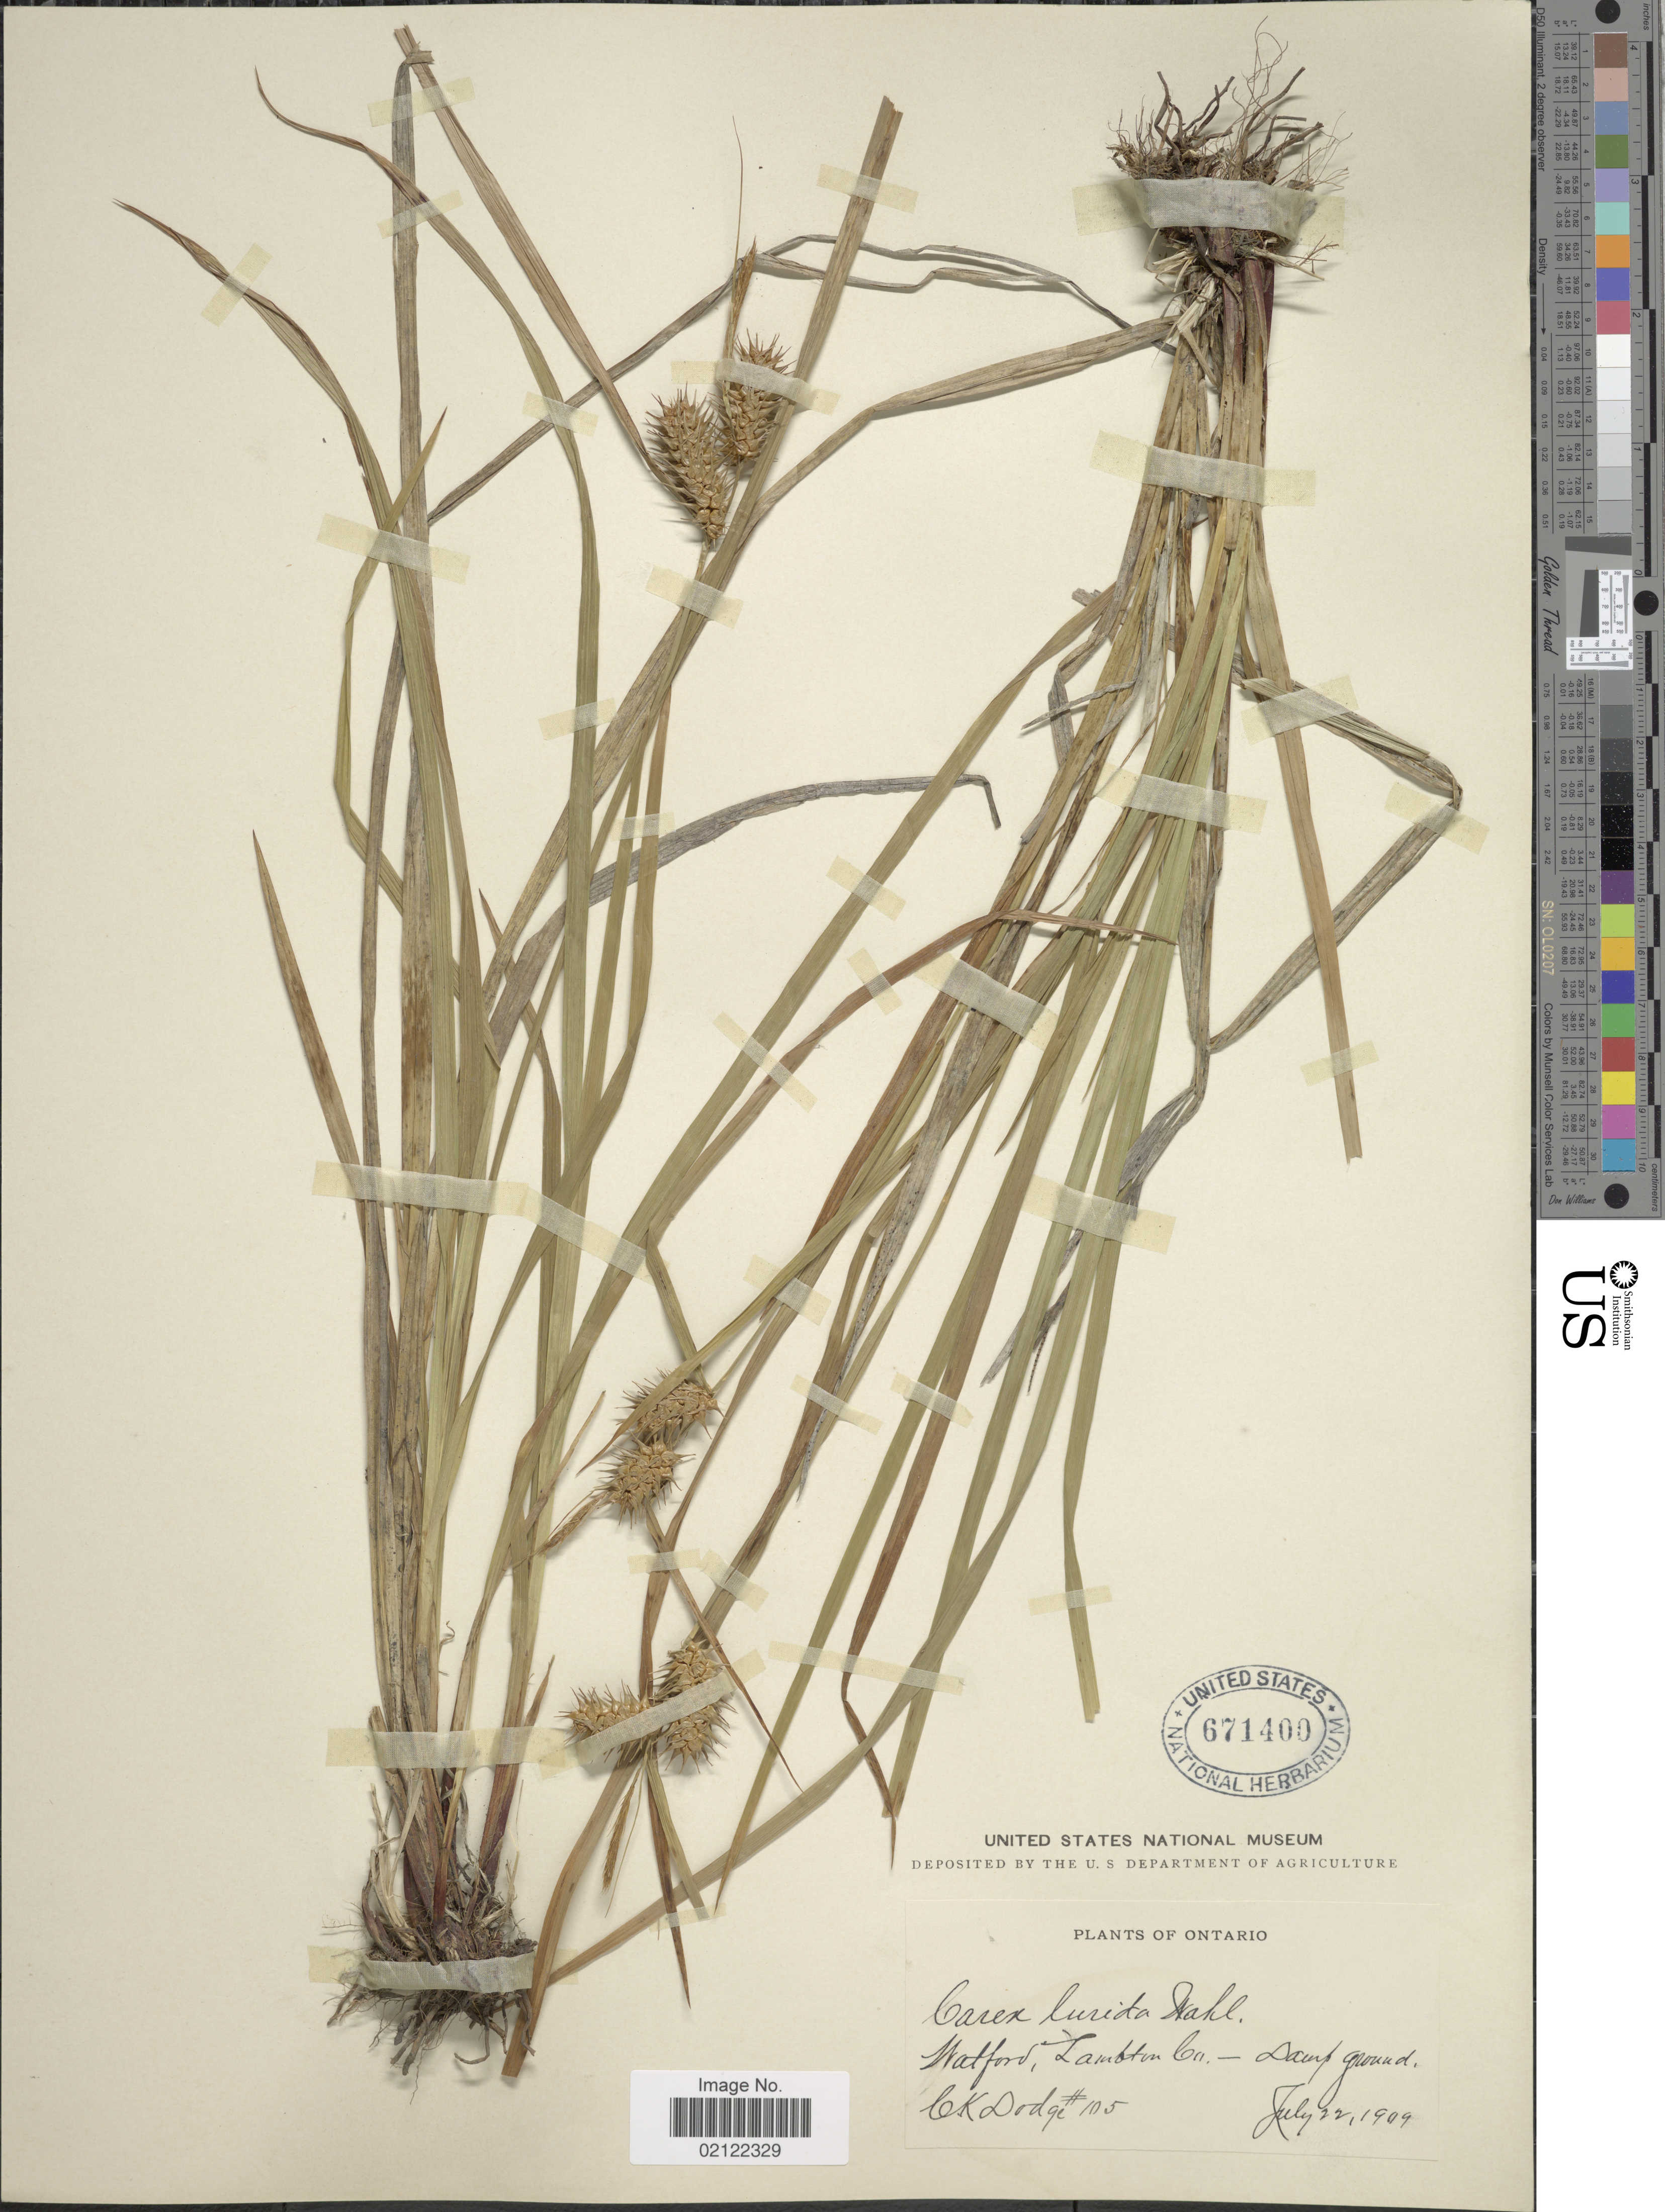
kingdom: Plantae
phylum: Tracheophyta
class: Liliopsida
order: Poales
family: Cyperaceae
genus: Carex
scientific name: Carex lurida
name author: Wahlenb.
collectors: C. Dodge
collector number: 105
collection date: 1909-07-22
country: Canada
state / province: Ontario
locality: Watford, Lambton Co.- Damp ground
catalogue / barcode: US 671400